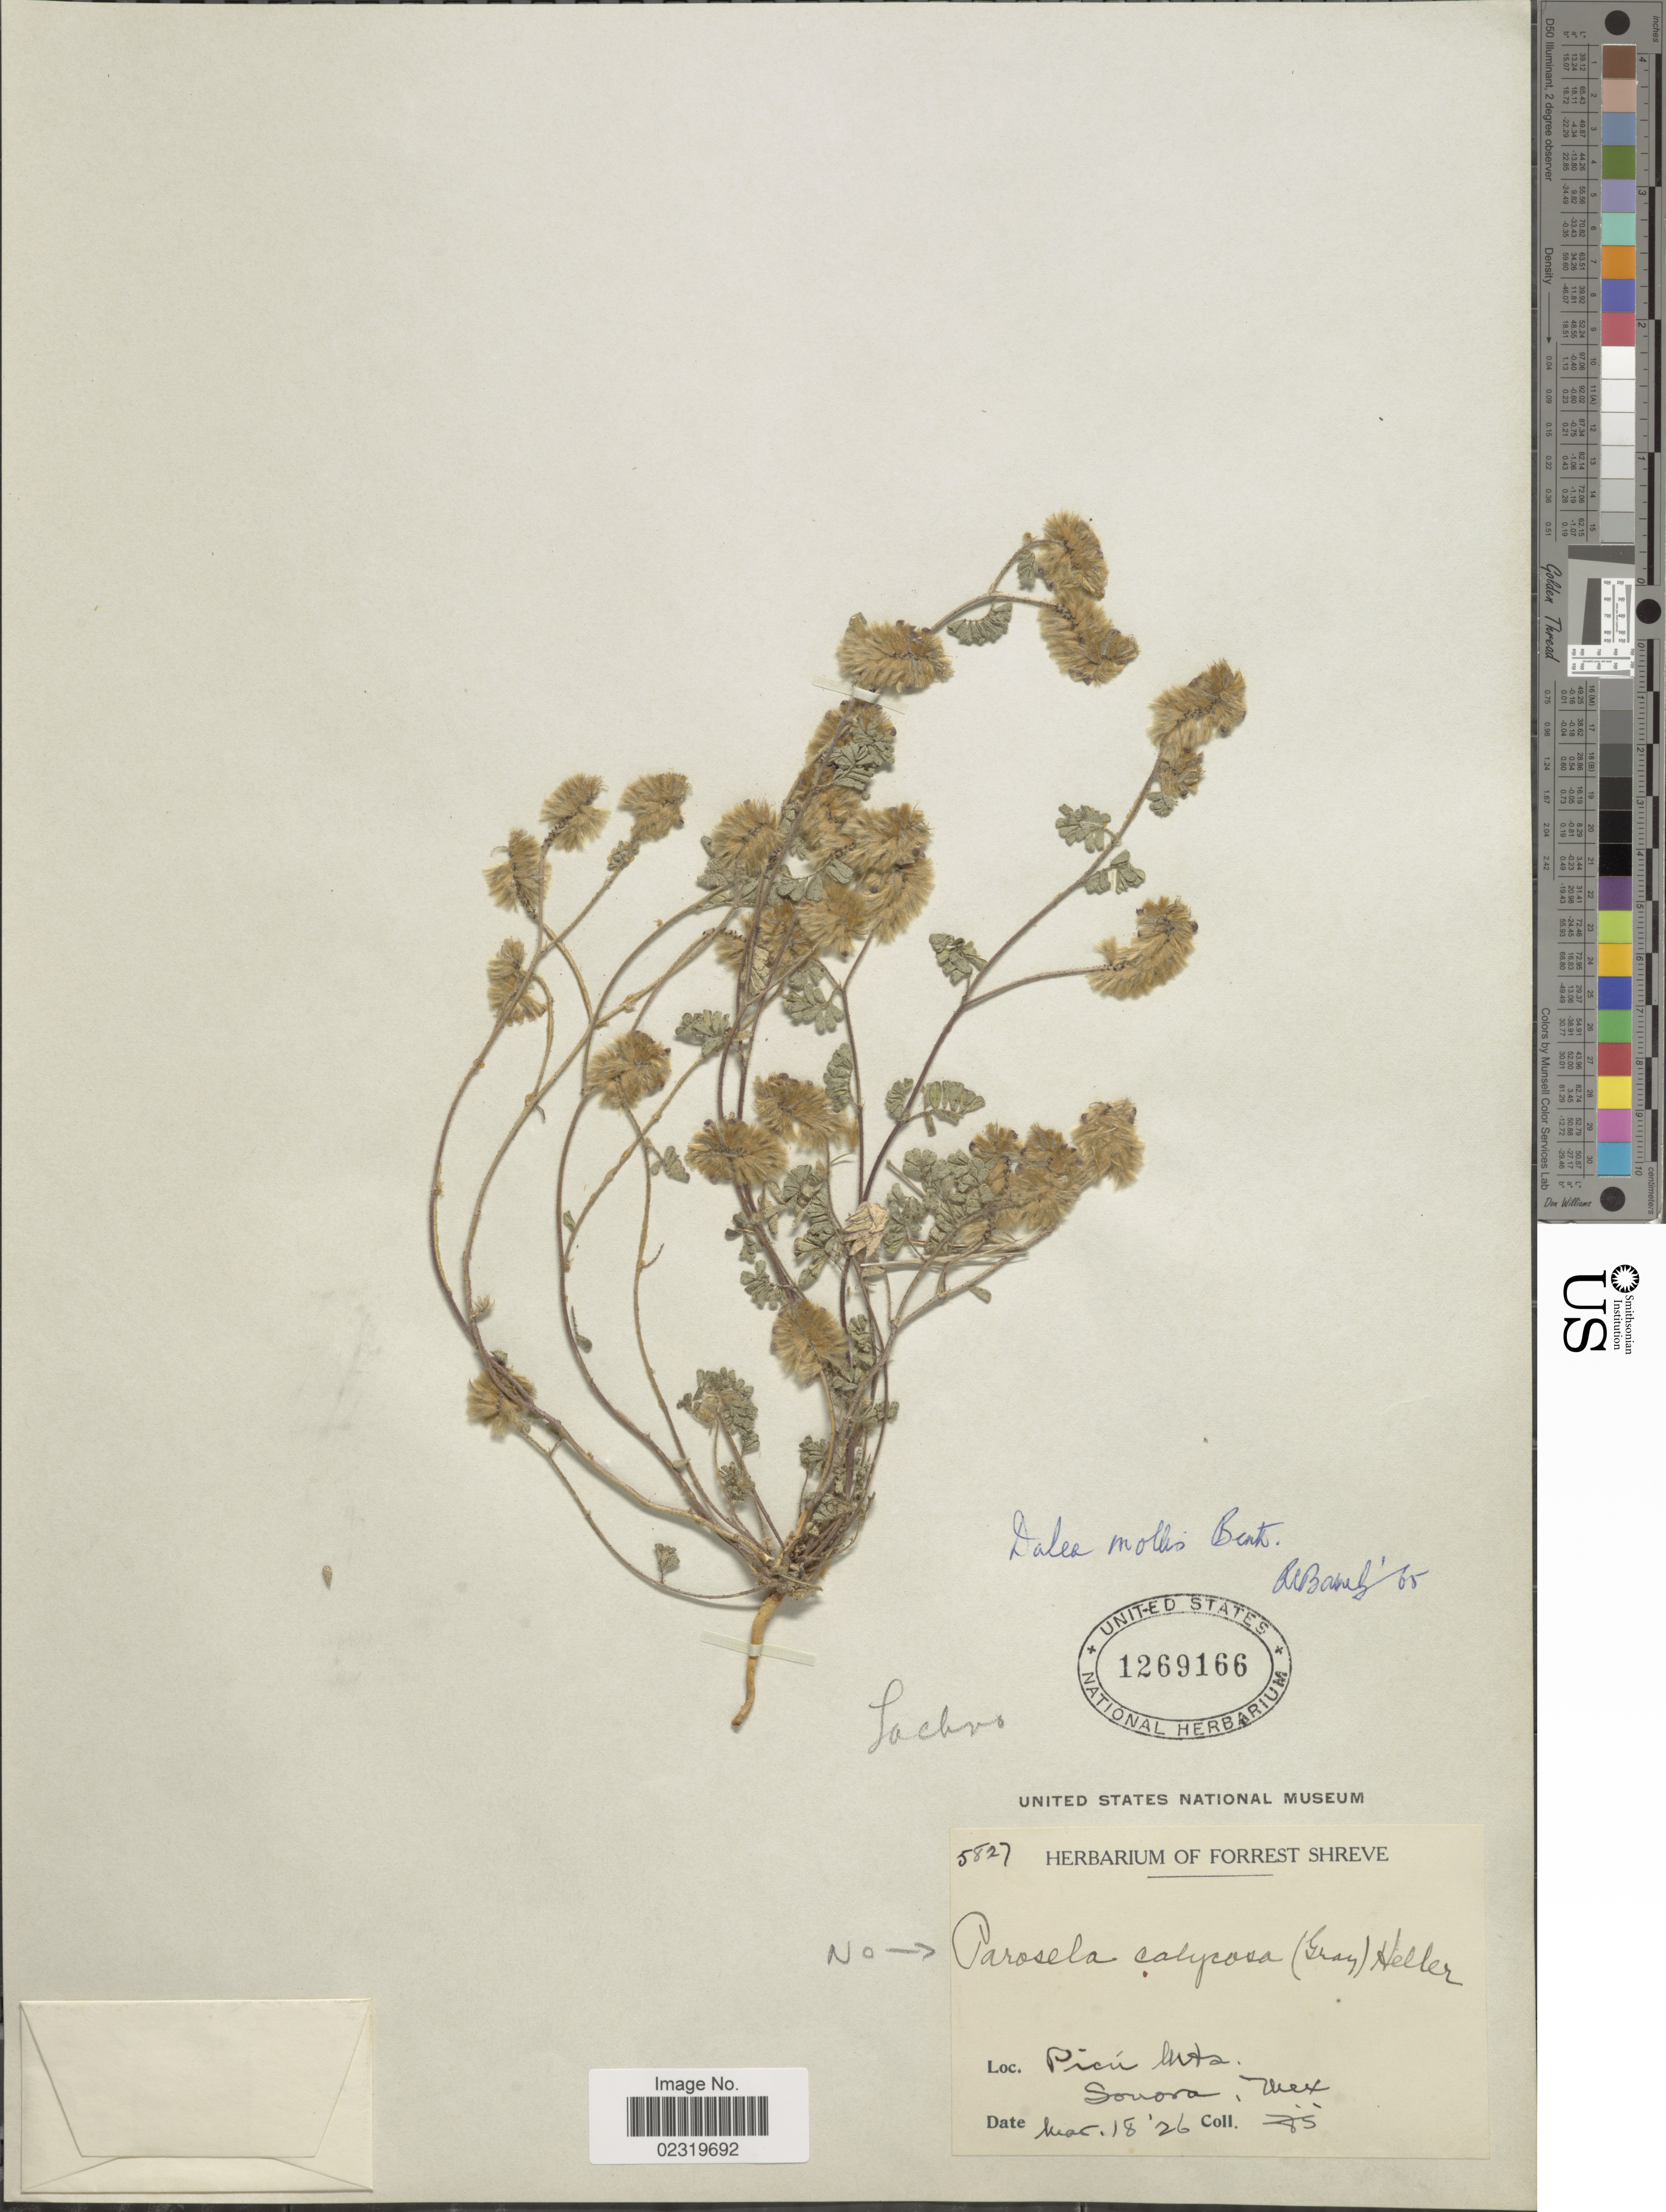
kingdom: Plantae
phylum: Tracheophyta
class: Magnoliopsida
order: Fabales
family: Fabaceae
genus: Dalea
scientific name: Dalea mollis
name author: Benth.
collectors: F. Shreve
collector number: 5827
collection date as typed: Transcribed d/m/y: 18/3/26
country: Mexico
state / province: Sonora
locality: Picu Mts., Mex.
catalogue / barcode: US 1269166